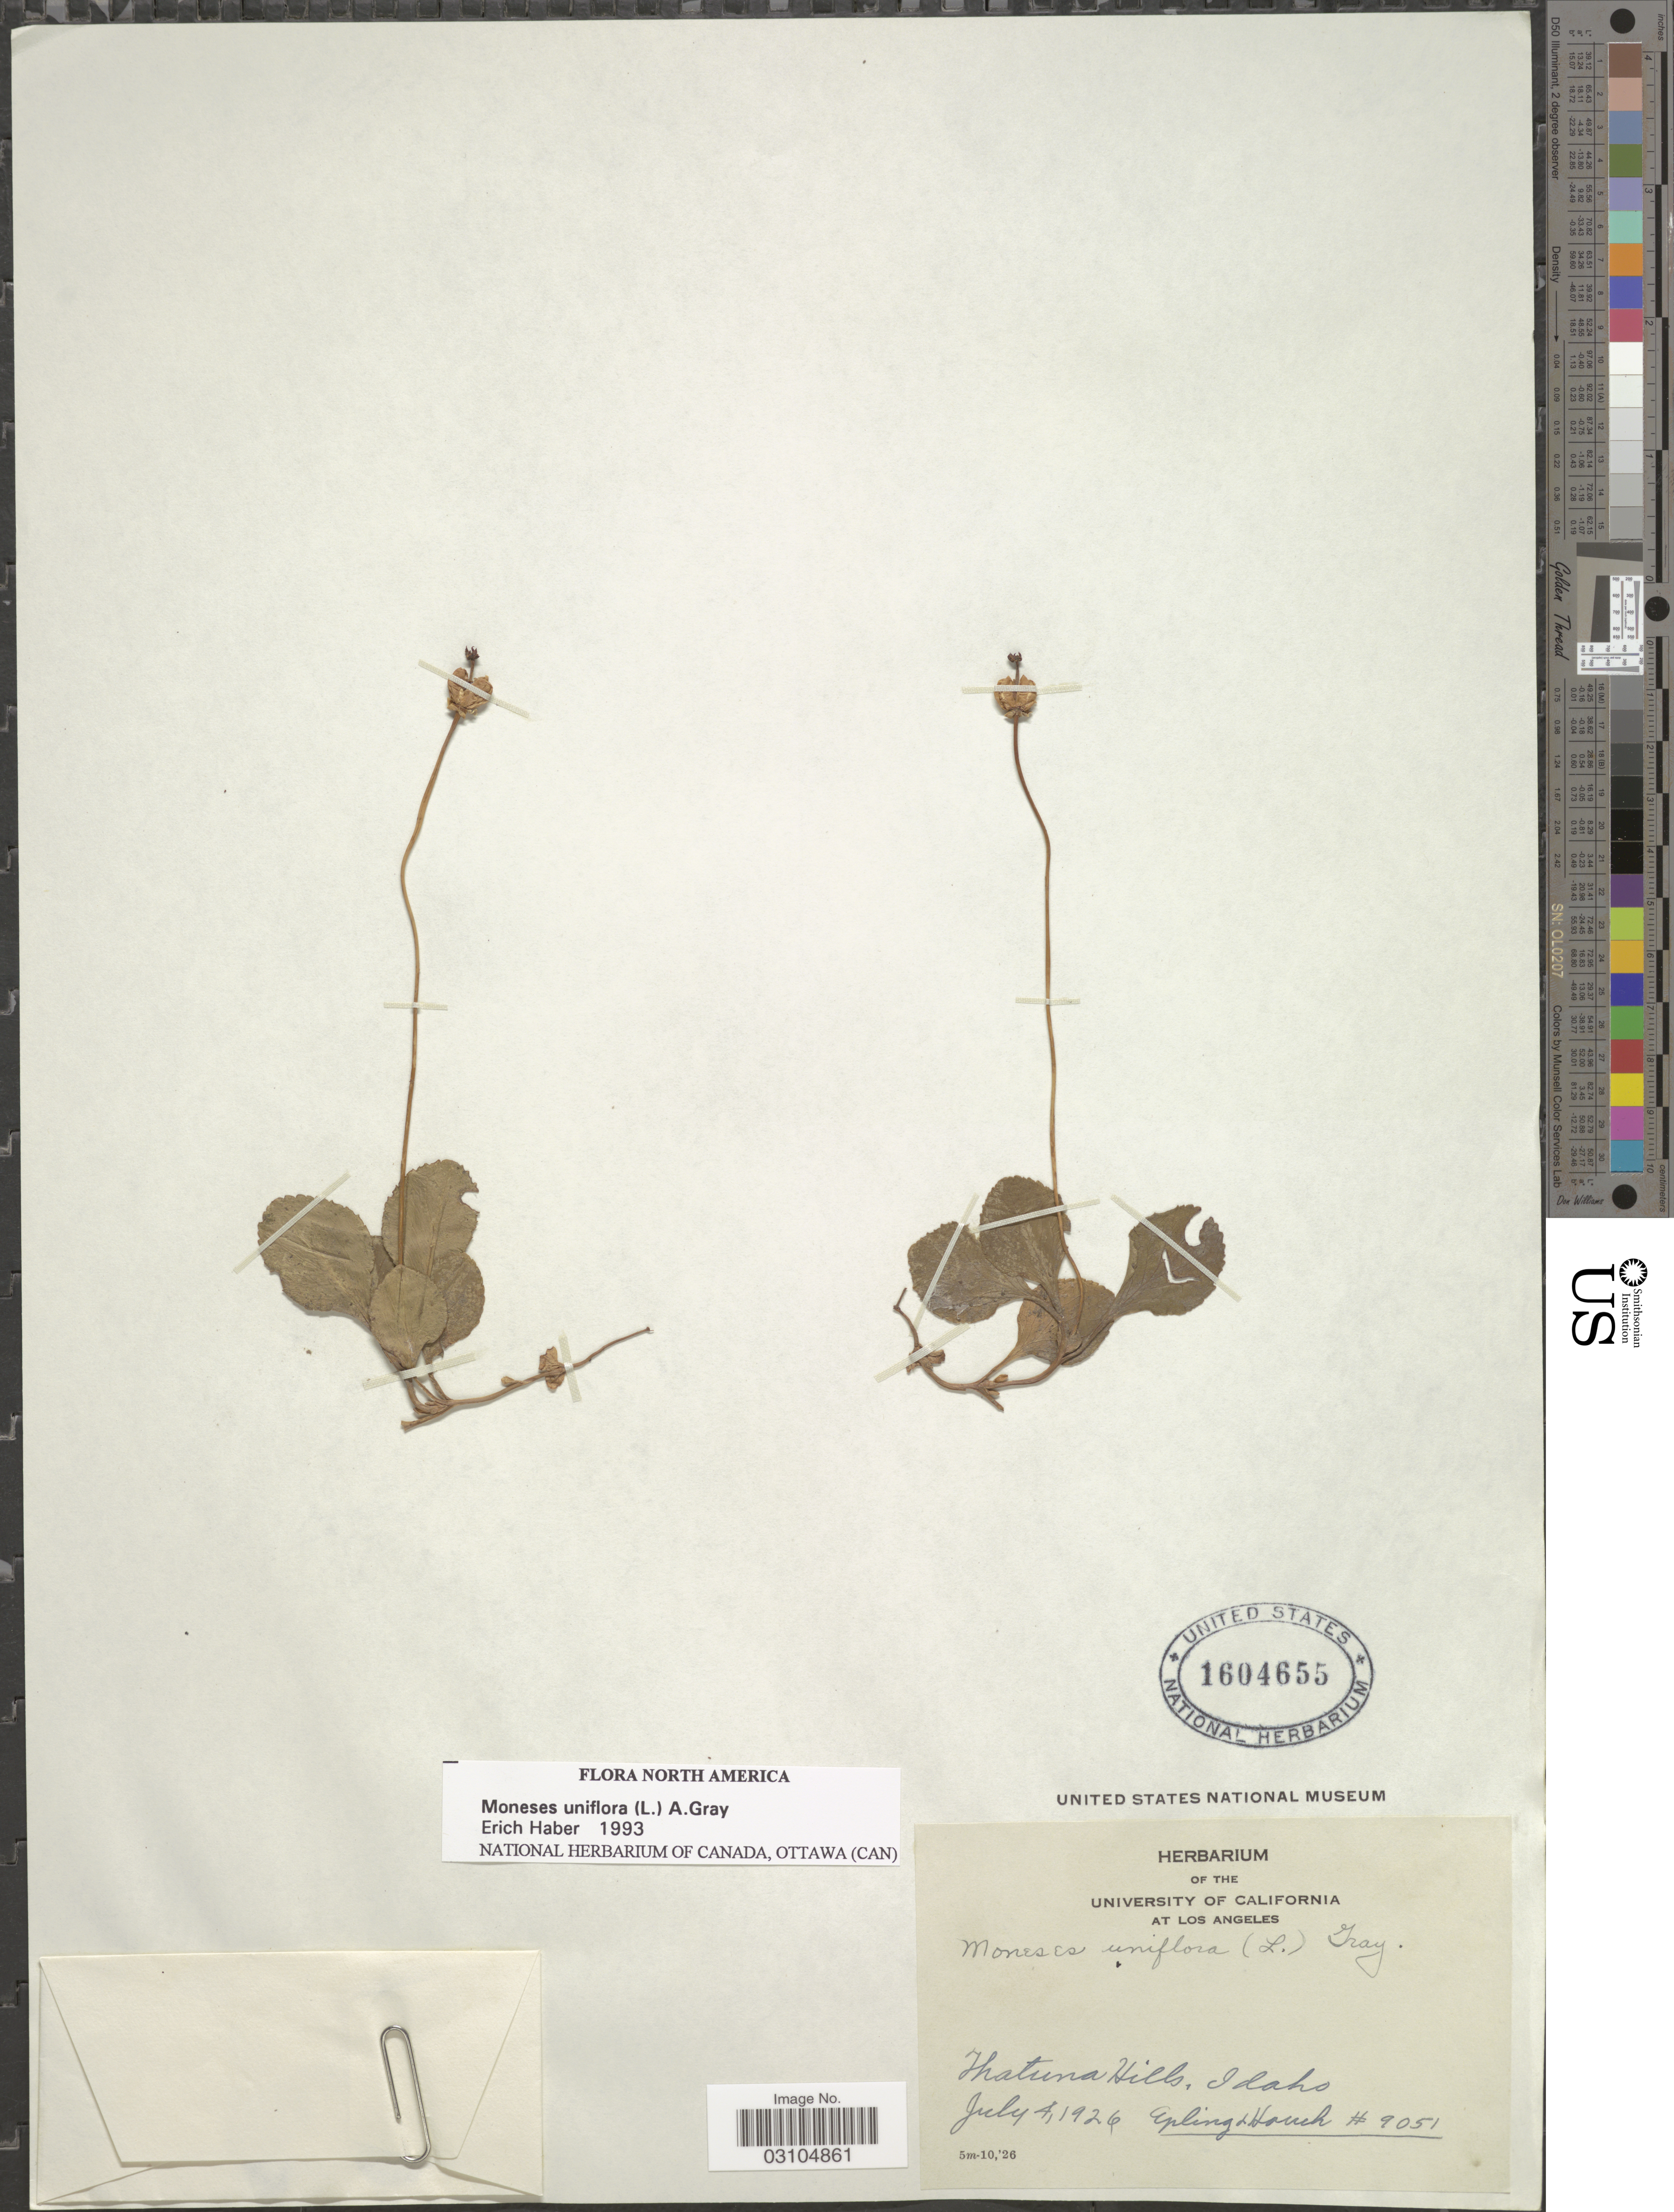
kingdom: Plantae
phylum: Tracheophyta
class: Magnoliopsida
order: Ericales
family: Ericaceae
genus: Moneses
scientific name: Moneses uniflora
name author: (L.) A. Gray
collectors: -- Epling & -. Hauch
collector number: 9051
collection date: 1926-07-04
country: United States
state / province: Idaho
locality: Hatuna Hills.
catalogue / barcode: US 1604655